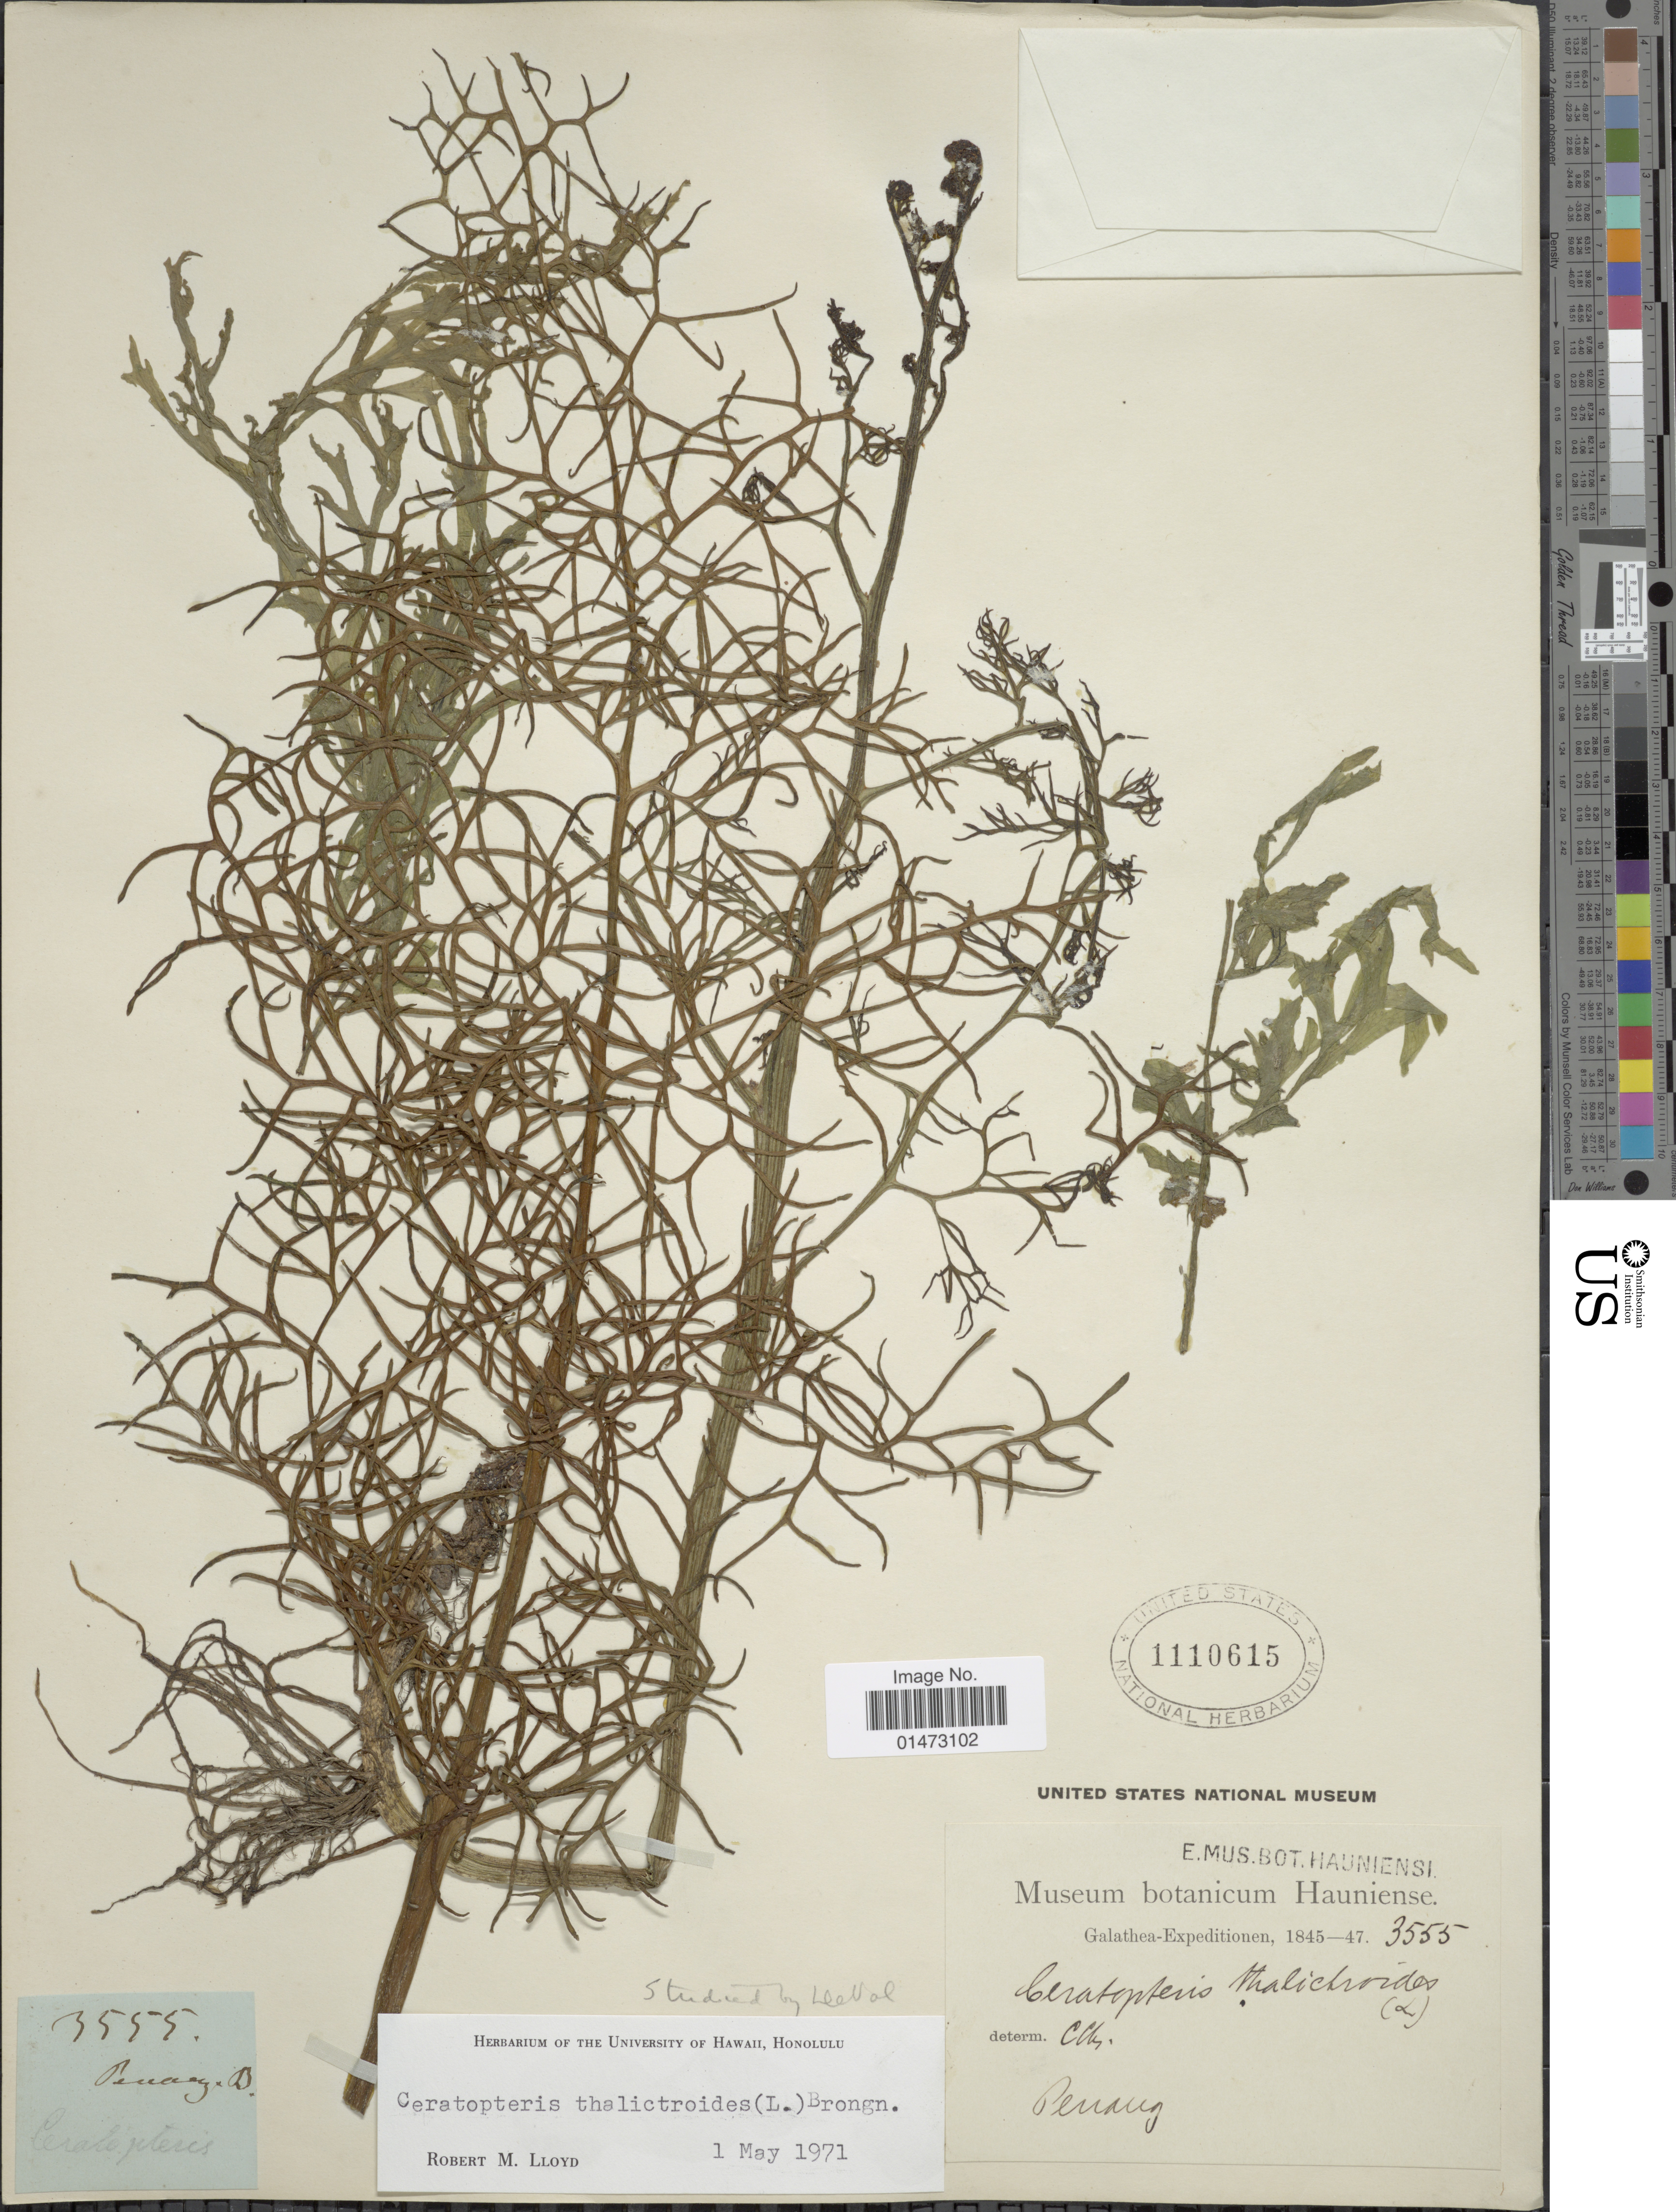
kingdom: Plantae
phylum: Tracheophyta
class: Polypodiopsida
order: Polypodiales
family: Pteridaceae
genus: Ceratopteris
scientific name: Ceratopteris thalictroides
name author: (L.) Brongn.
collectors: Galathea Expedition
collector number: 3555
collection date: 1845/1847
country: Malaysia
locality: Penang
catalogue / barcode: US 1110615